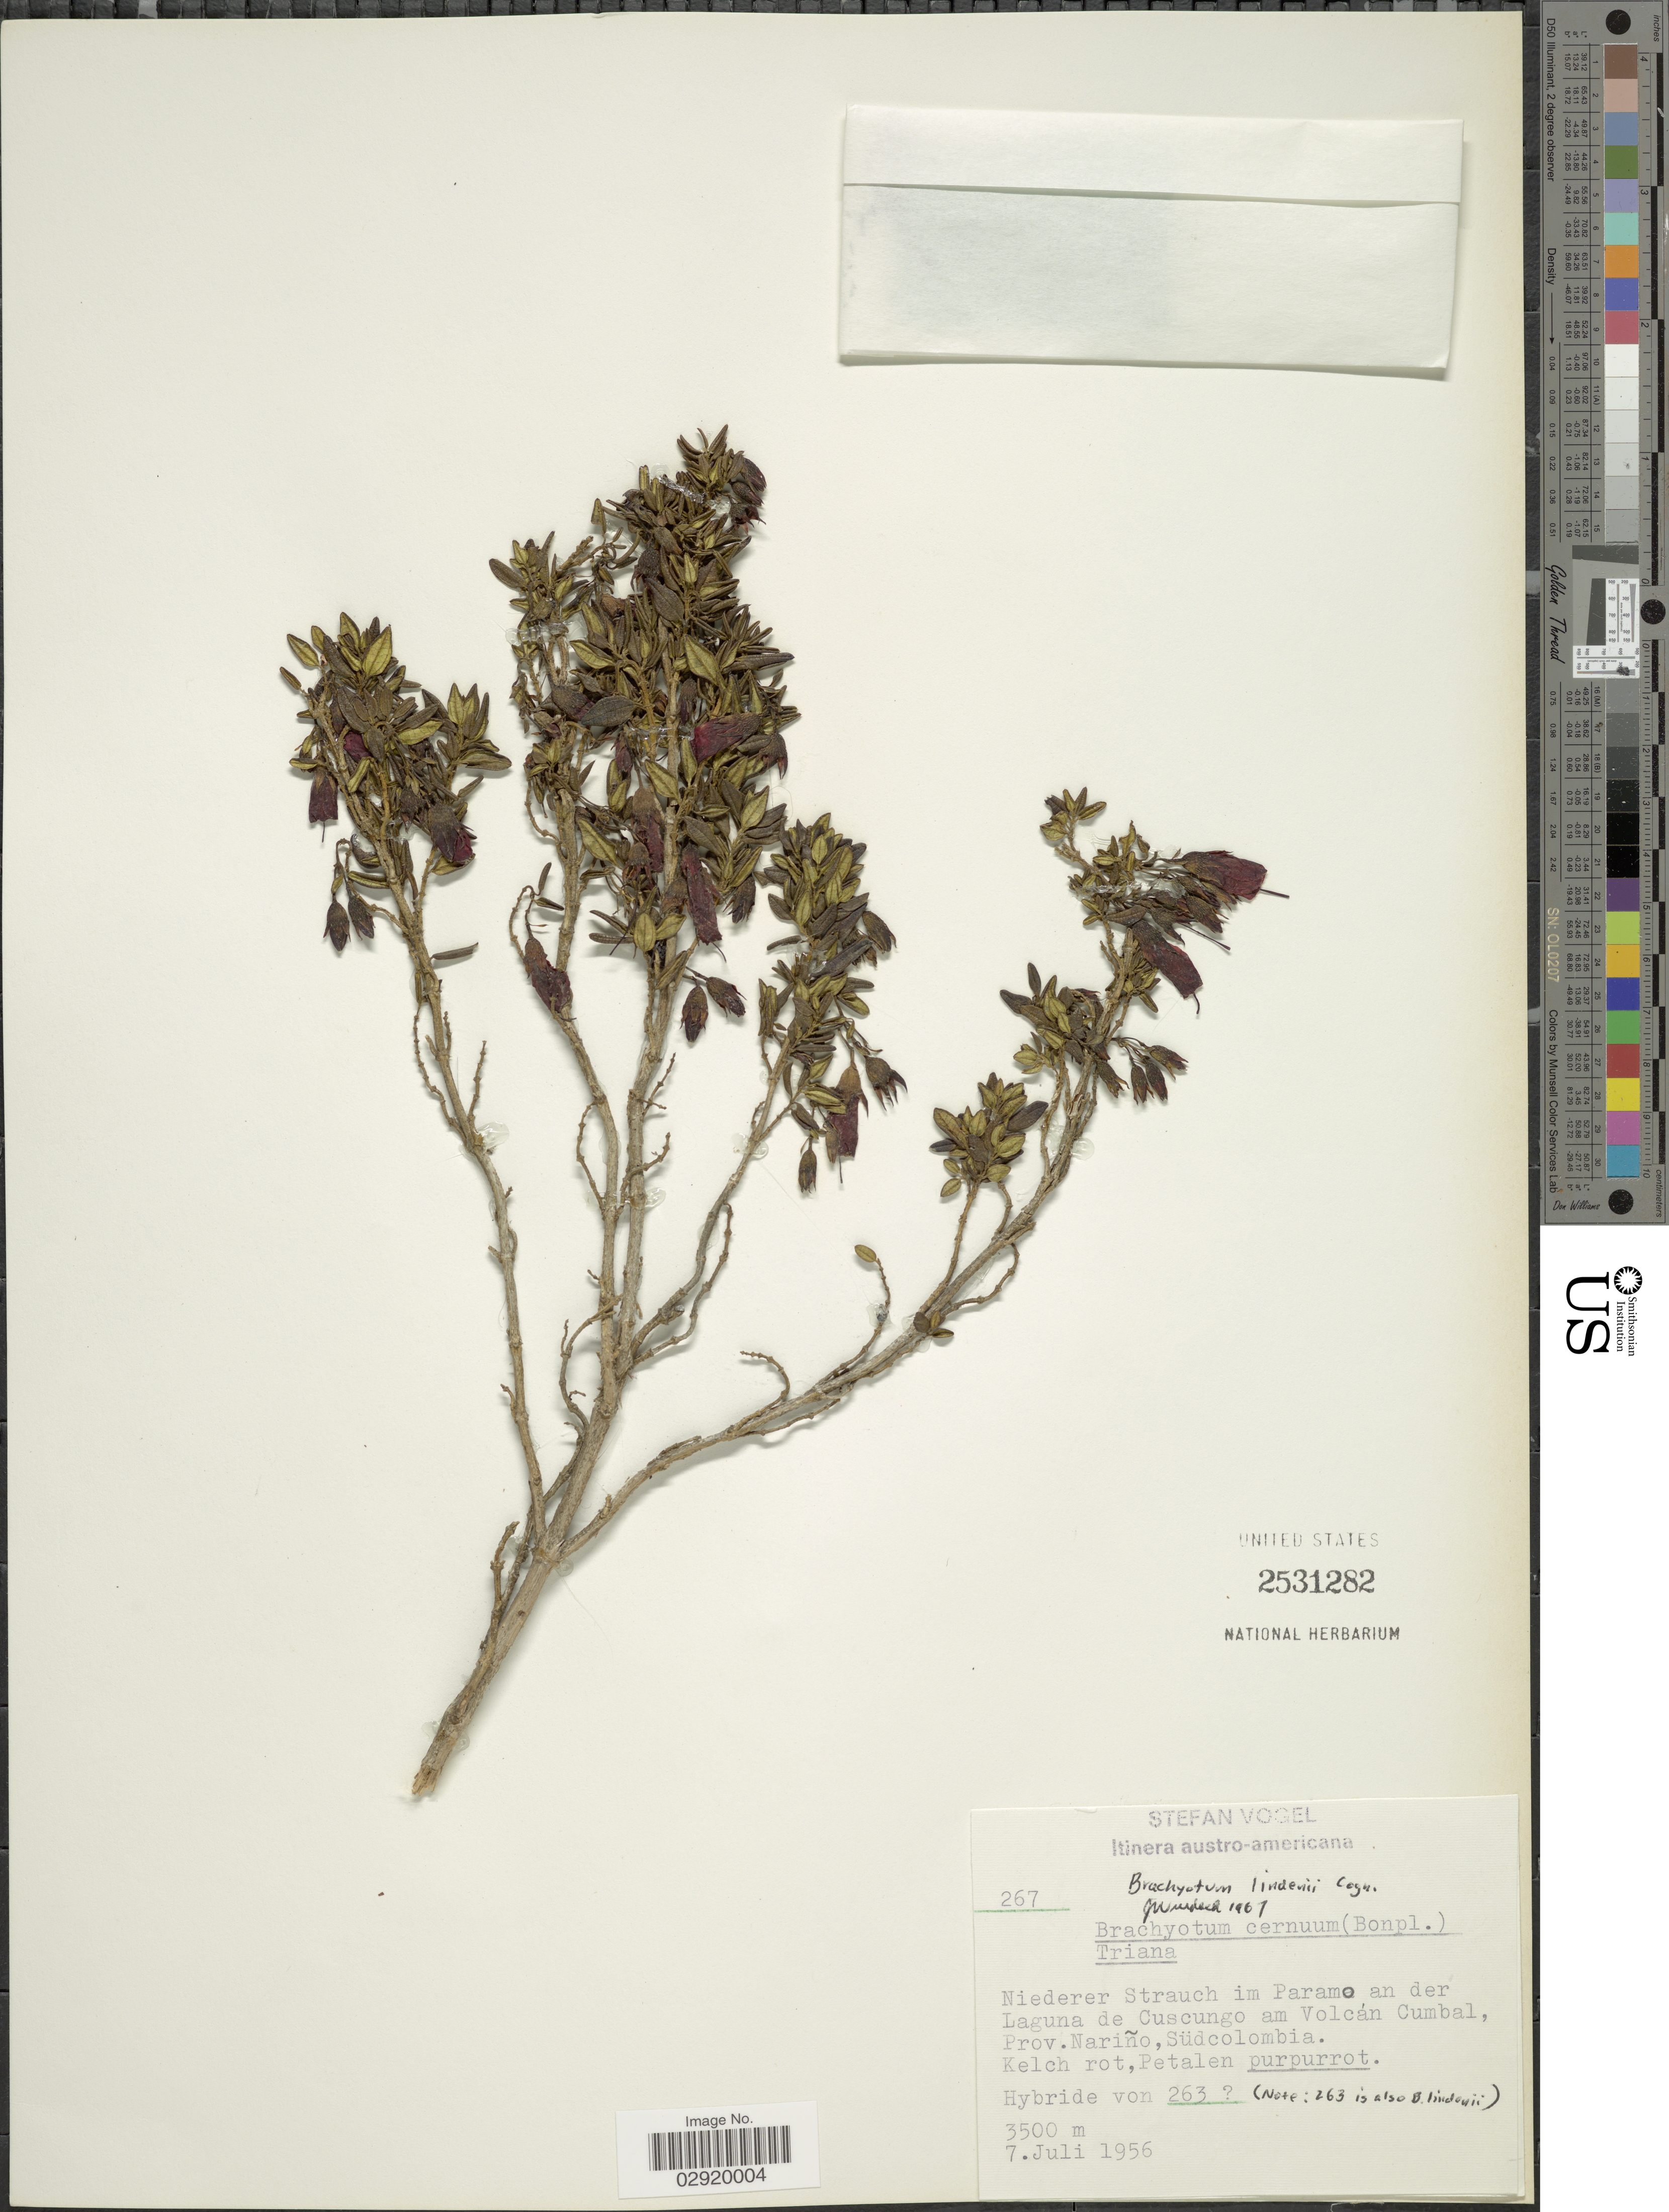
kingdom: Plantae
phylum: Tracheophyta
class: Magnoliopsida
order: Myrtales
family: Melastomataceae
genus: Brachyotum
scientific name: Brachyotum lindenii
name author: Cogn.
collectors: S. Vogel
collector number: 267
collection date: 1956-07-07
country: Colombia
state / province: Nariño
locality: Niederer Strauch im Paramo an der Laguna de Cuscungo am Volcán Cumbal, Südcolombia.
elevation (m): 3500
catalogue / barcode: US 2531282